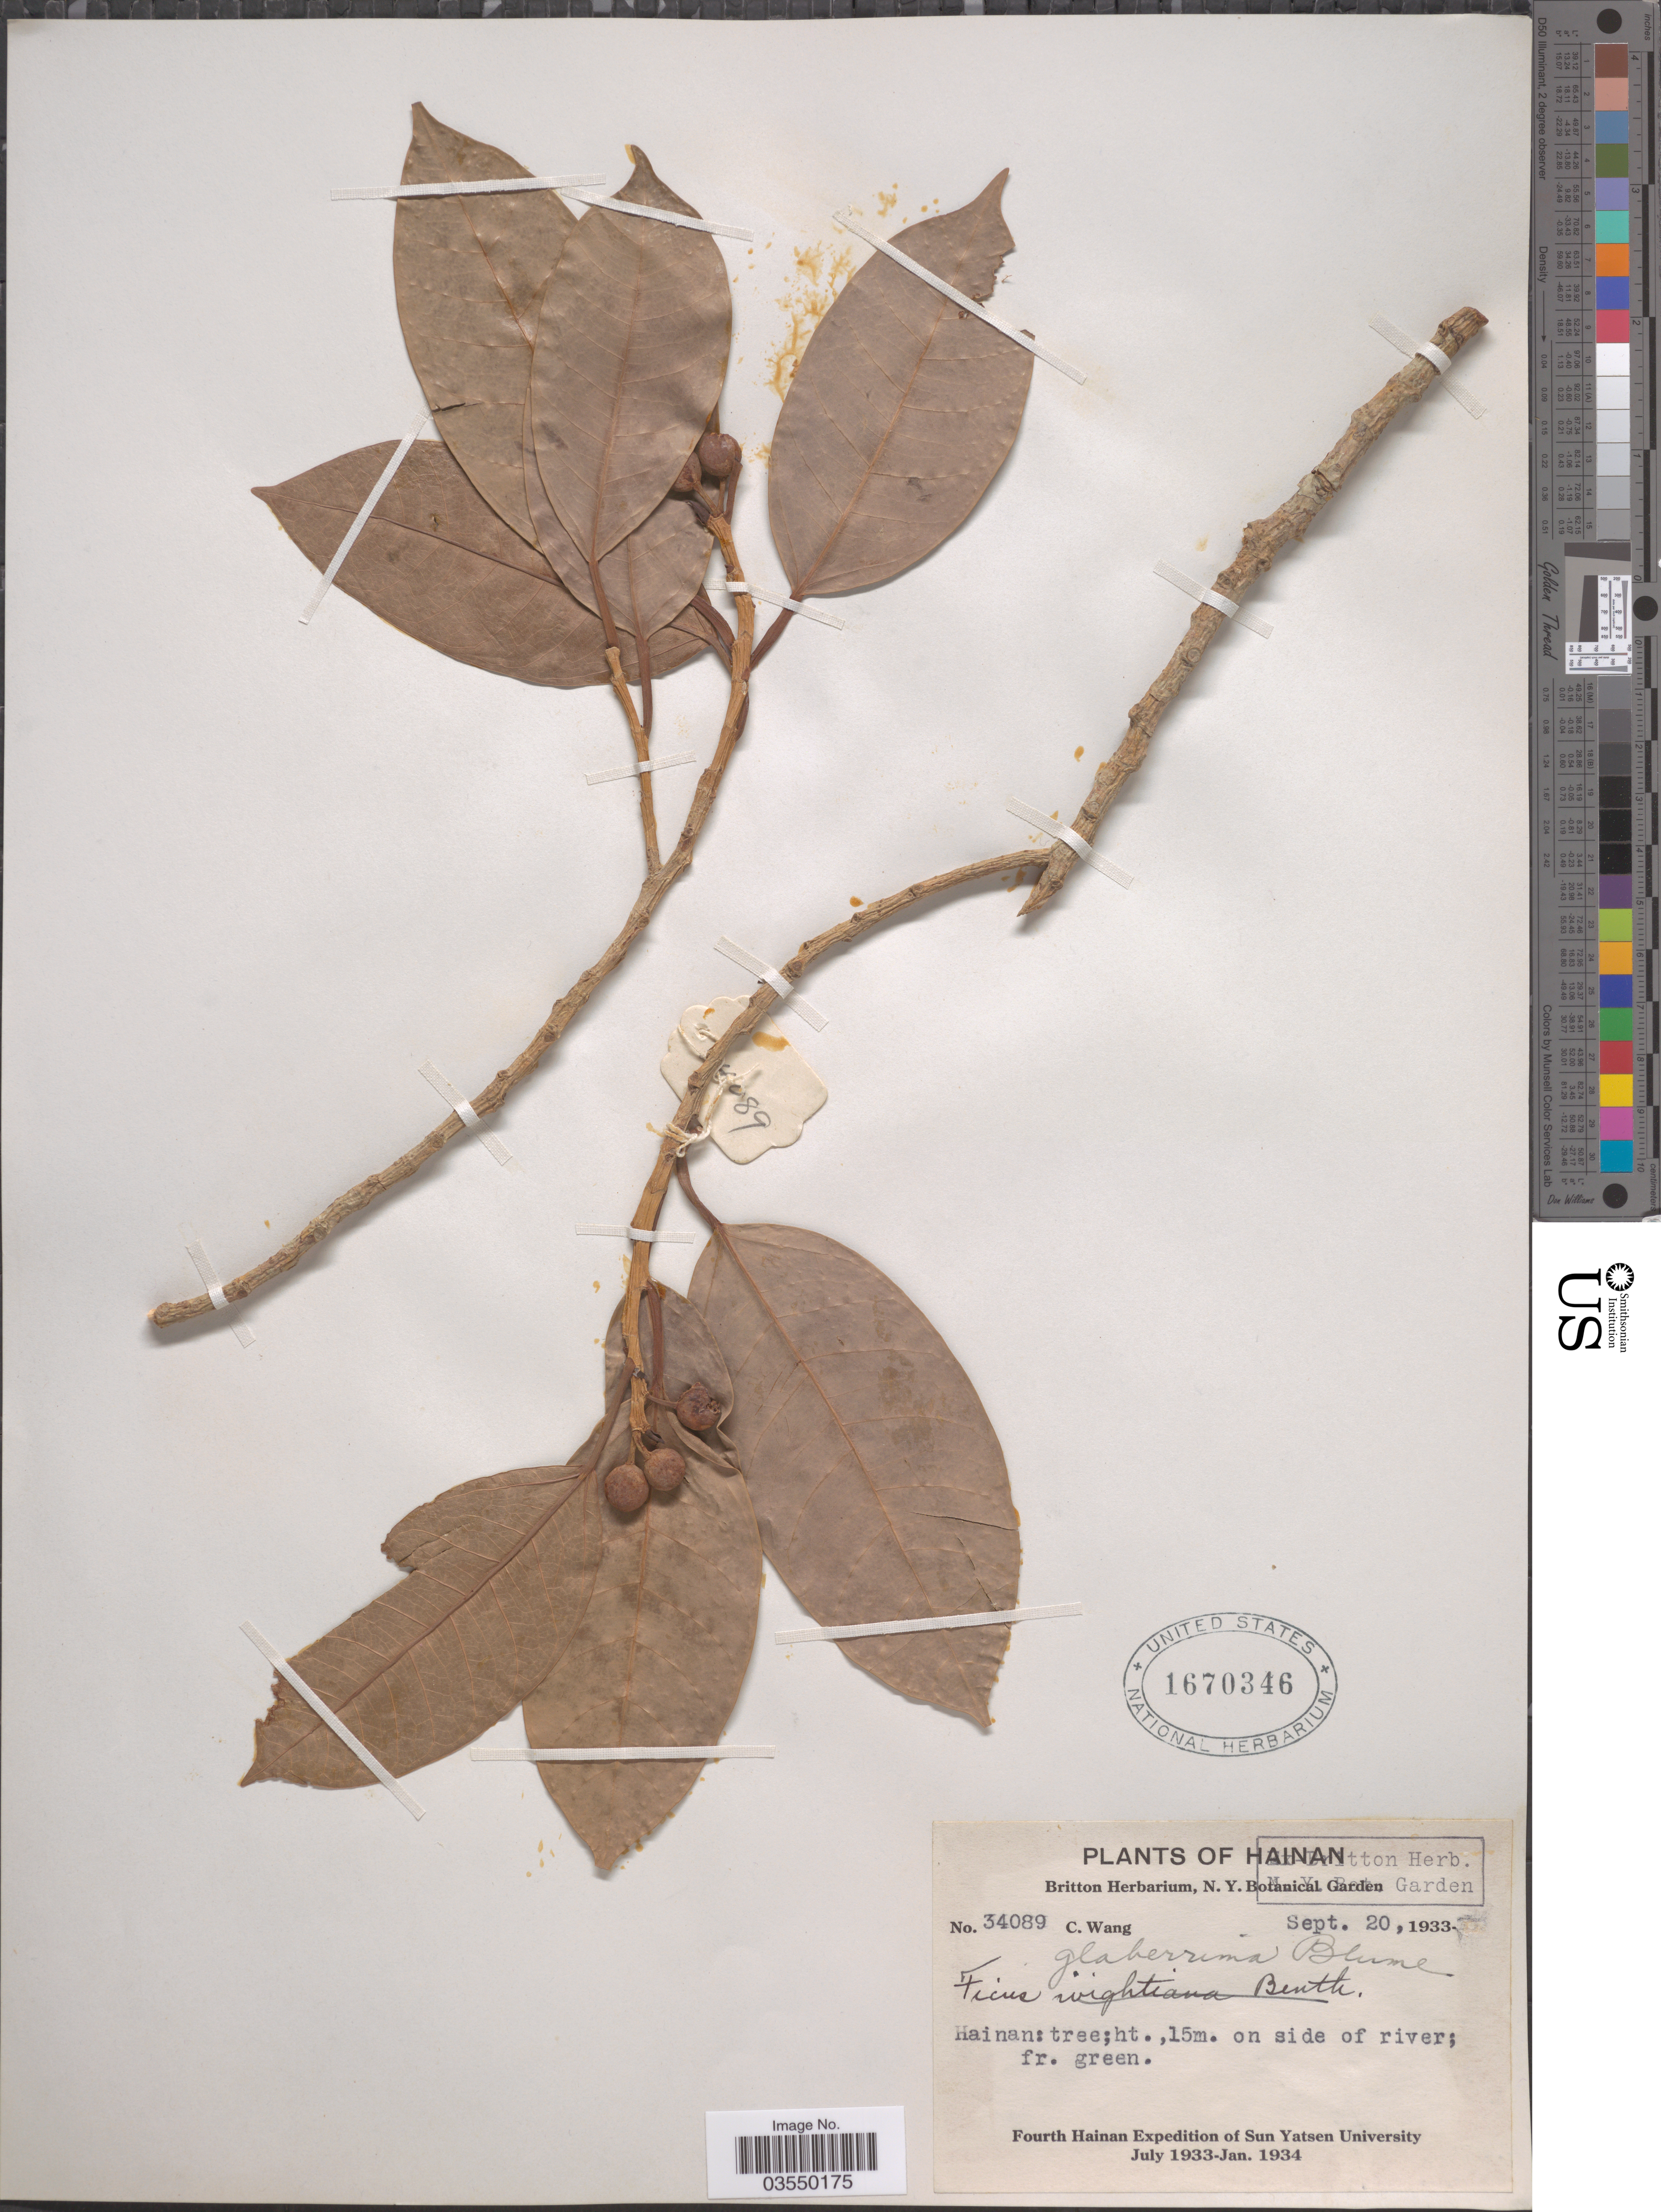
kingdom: Plantae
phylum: Tracheophyta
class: Magnoliopsida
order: Rosales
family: Moraceae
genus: Ficus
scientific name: Ficus glaberrima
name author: Heyne ex Roth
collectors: C. Wang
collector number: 34089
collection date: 1933-09-20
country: China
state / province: Hainan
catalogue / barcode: US 1670346